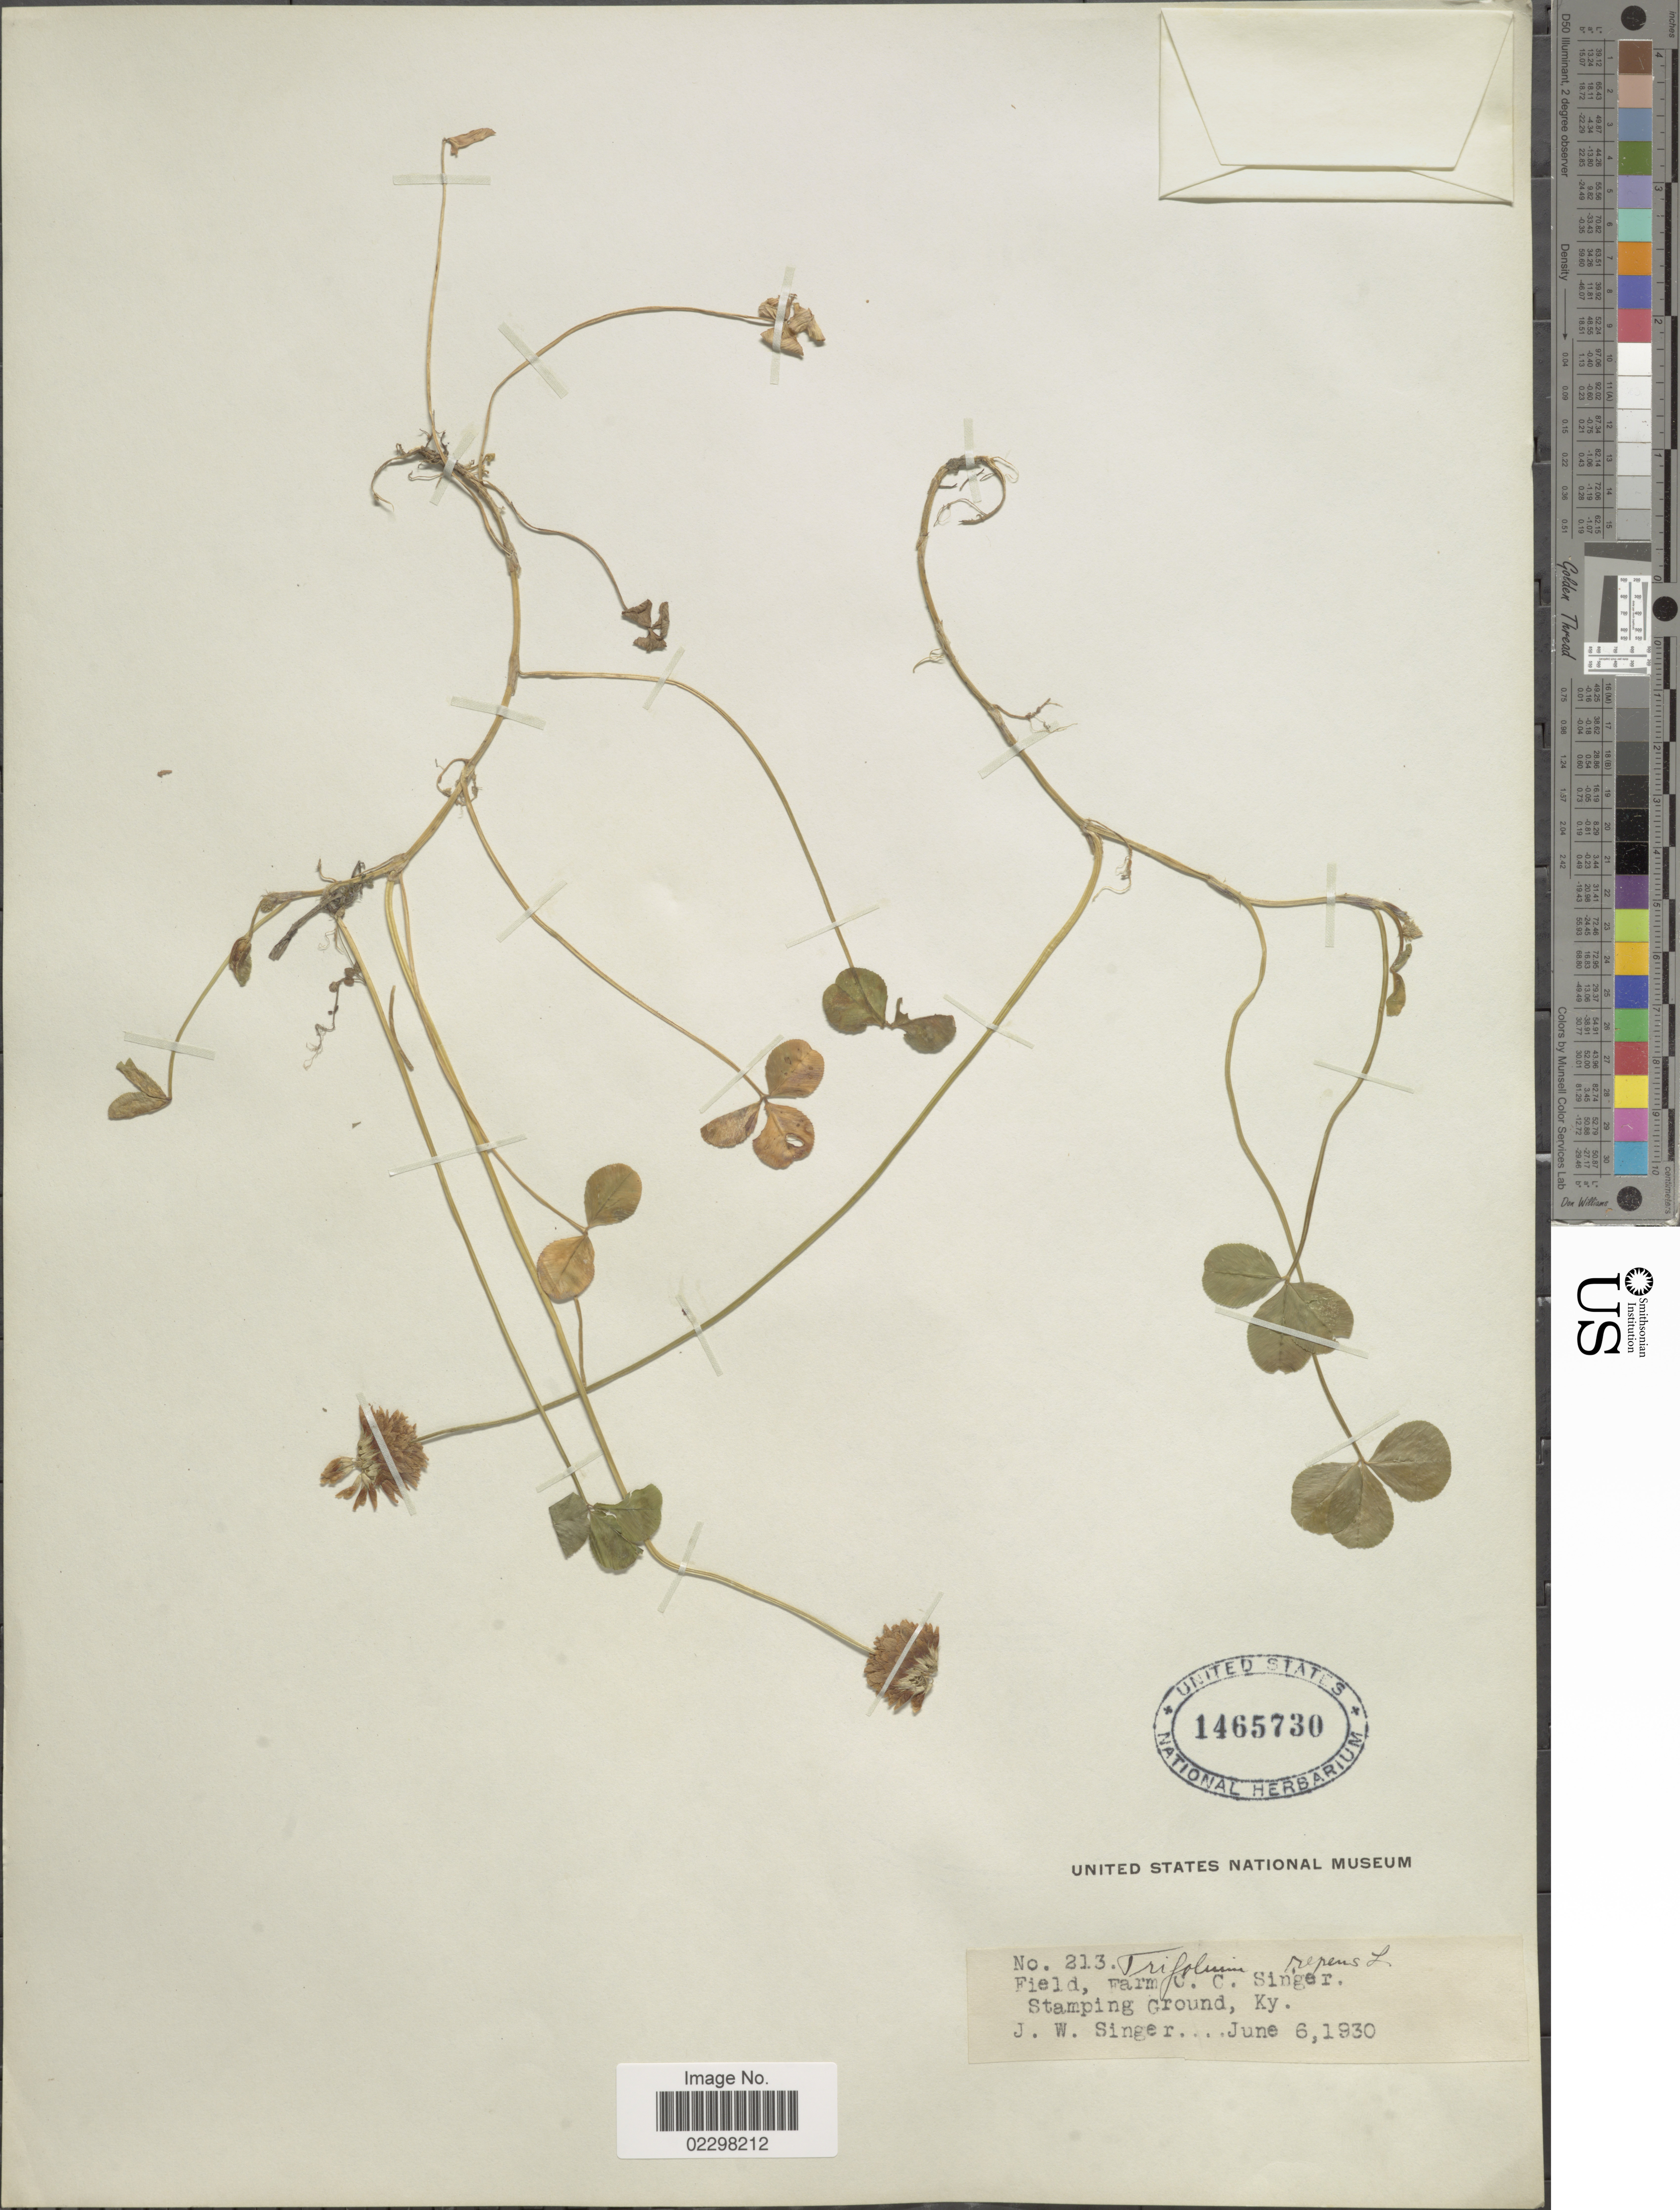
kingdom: Plantae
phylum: Tracheophyta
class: Magnoliopsida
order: Fabales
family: Fabaceae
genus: Trifolium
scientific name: Trifolium repens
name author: L.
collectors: J. EW. Singer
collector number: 213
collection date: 1930-06-06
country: United States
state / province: Kentucky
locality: Field, Farm C. C. Singer, Stamping Ground.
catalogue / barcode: US 1465730